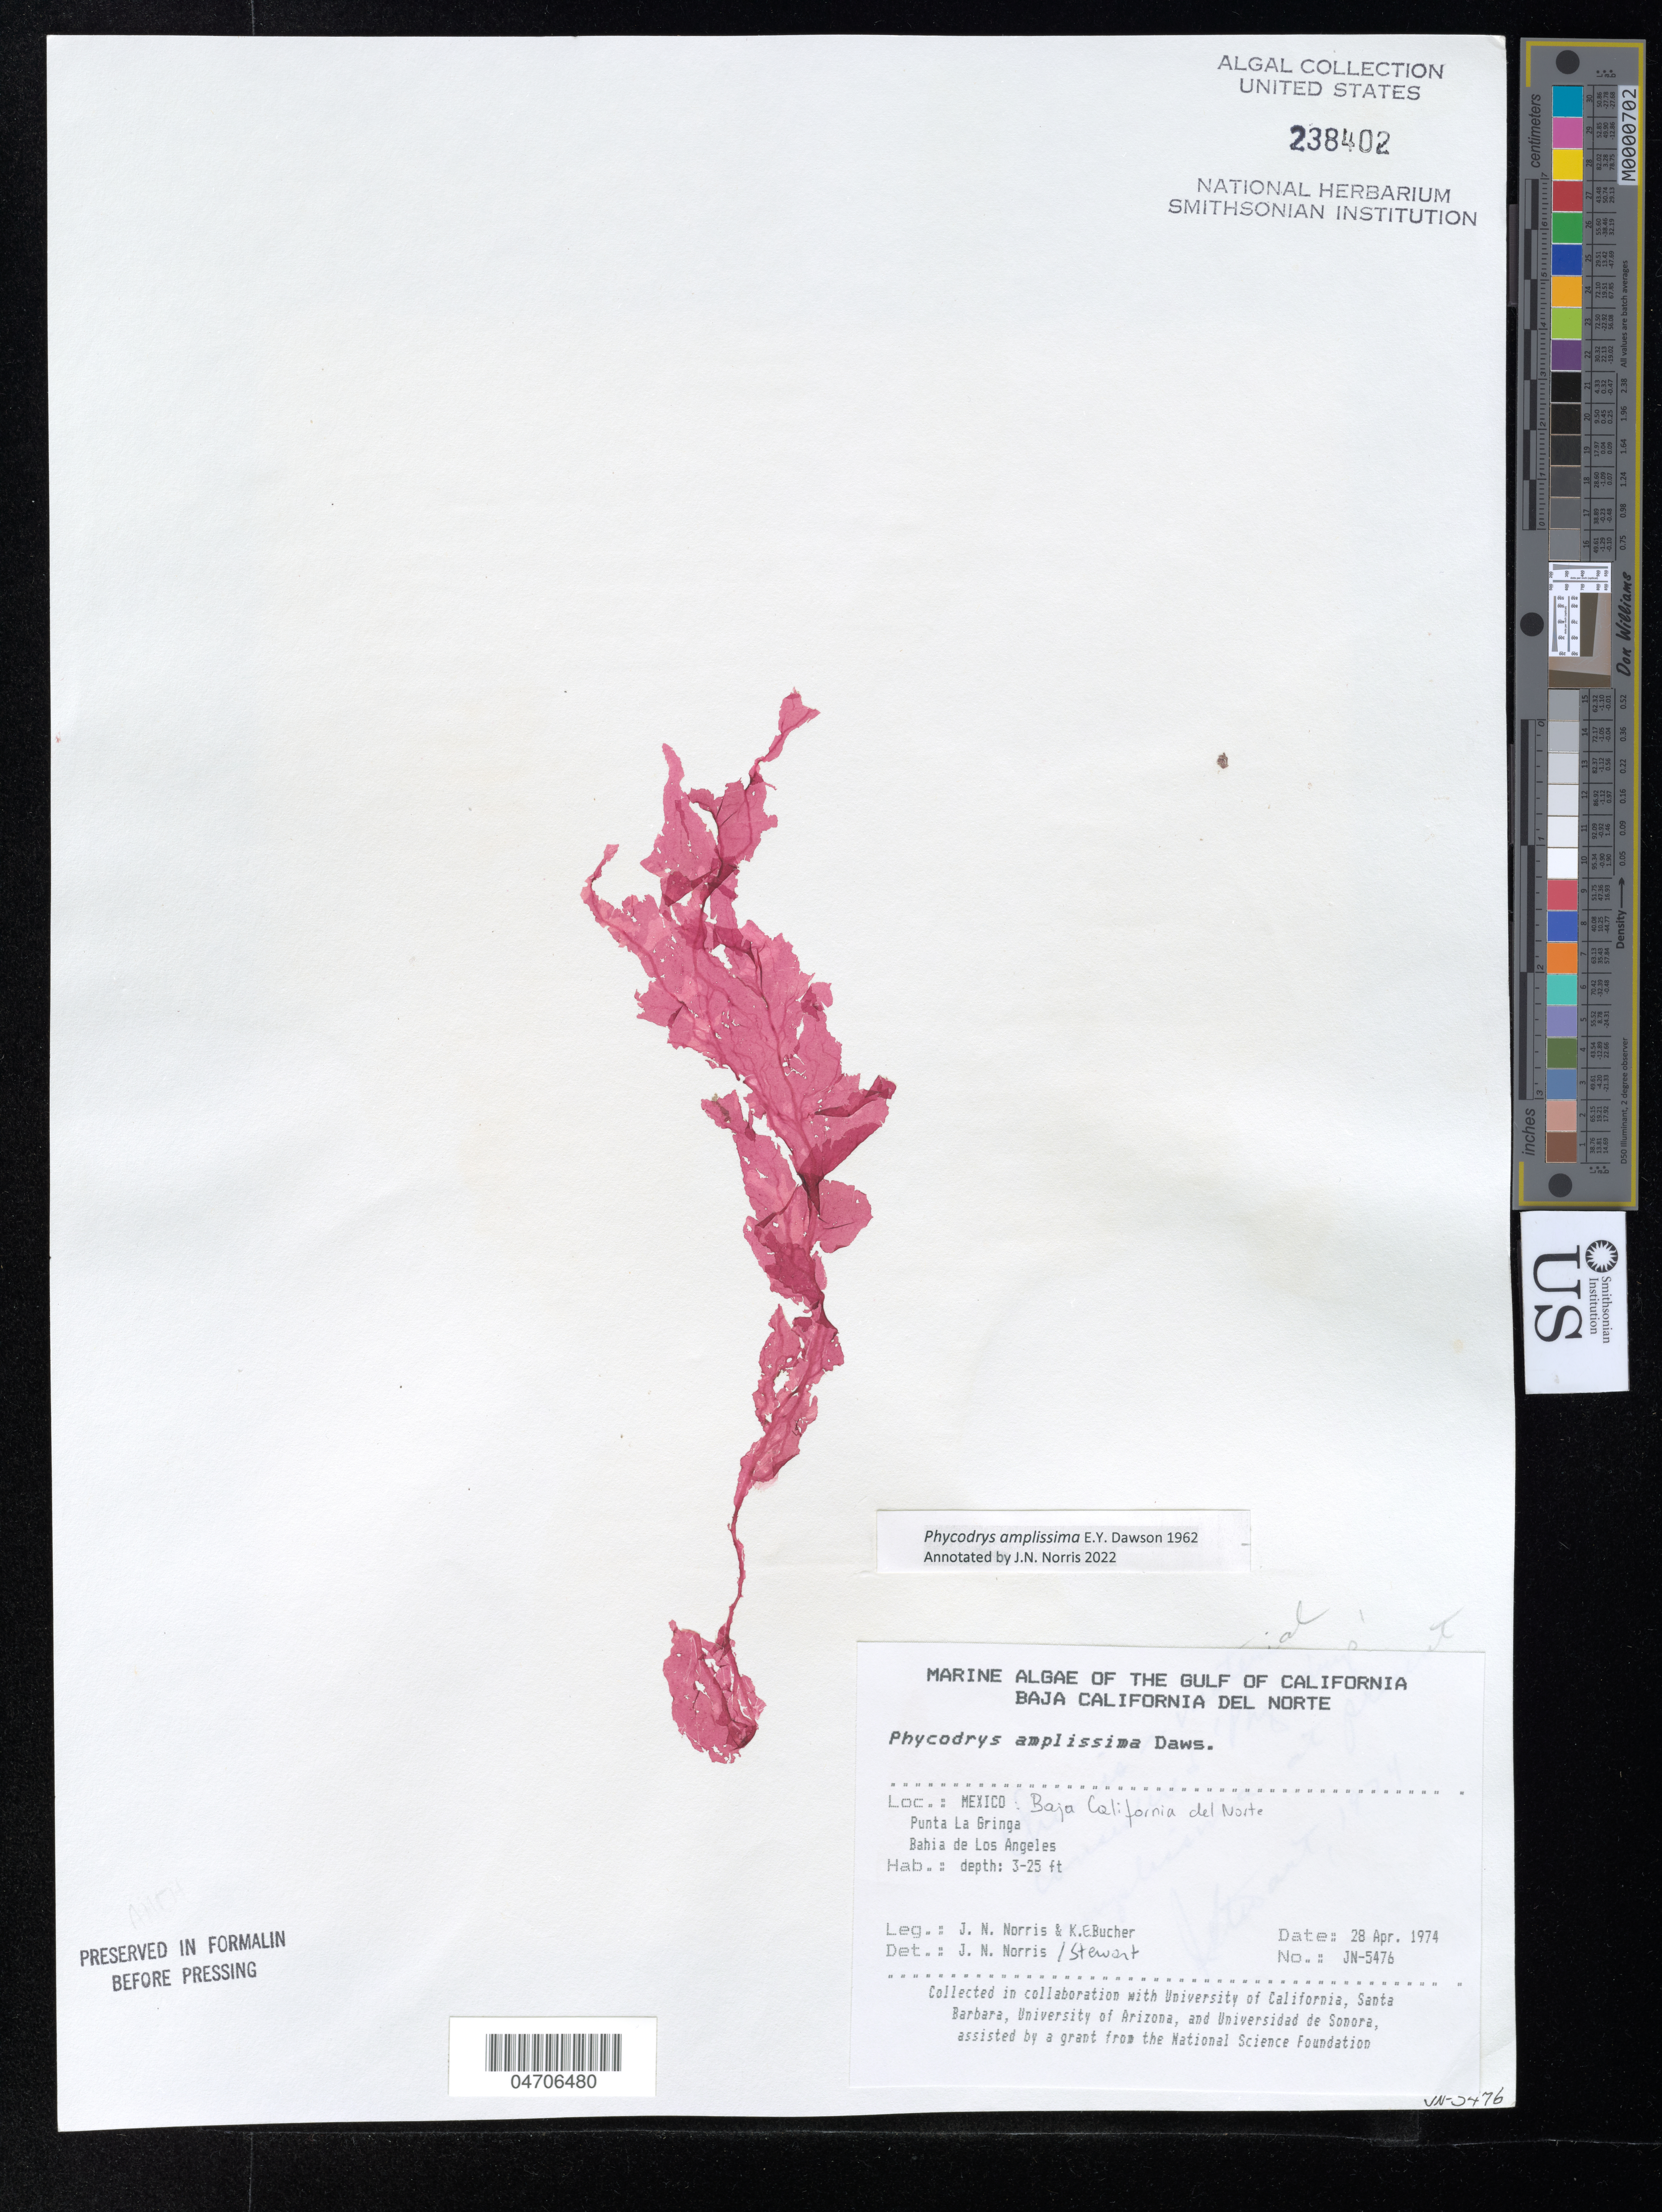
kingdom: Plantae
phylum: Rhodophyta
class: Florideophyceae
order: Ceramiales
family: Delesseriaceae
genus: Phycodrys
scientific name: Phycodrys amplissima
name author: E.Y. Dawson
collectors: J. Norris & K. E. Bucher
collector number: JN-5476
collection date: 1974-04-28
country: Mexico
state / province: Baja California Norte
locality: The Gulf of California. Punta La Gringa. Bahia de Los Angeles.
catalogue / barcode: US 238402